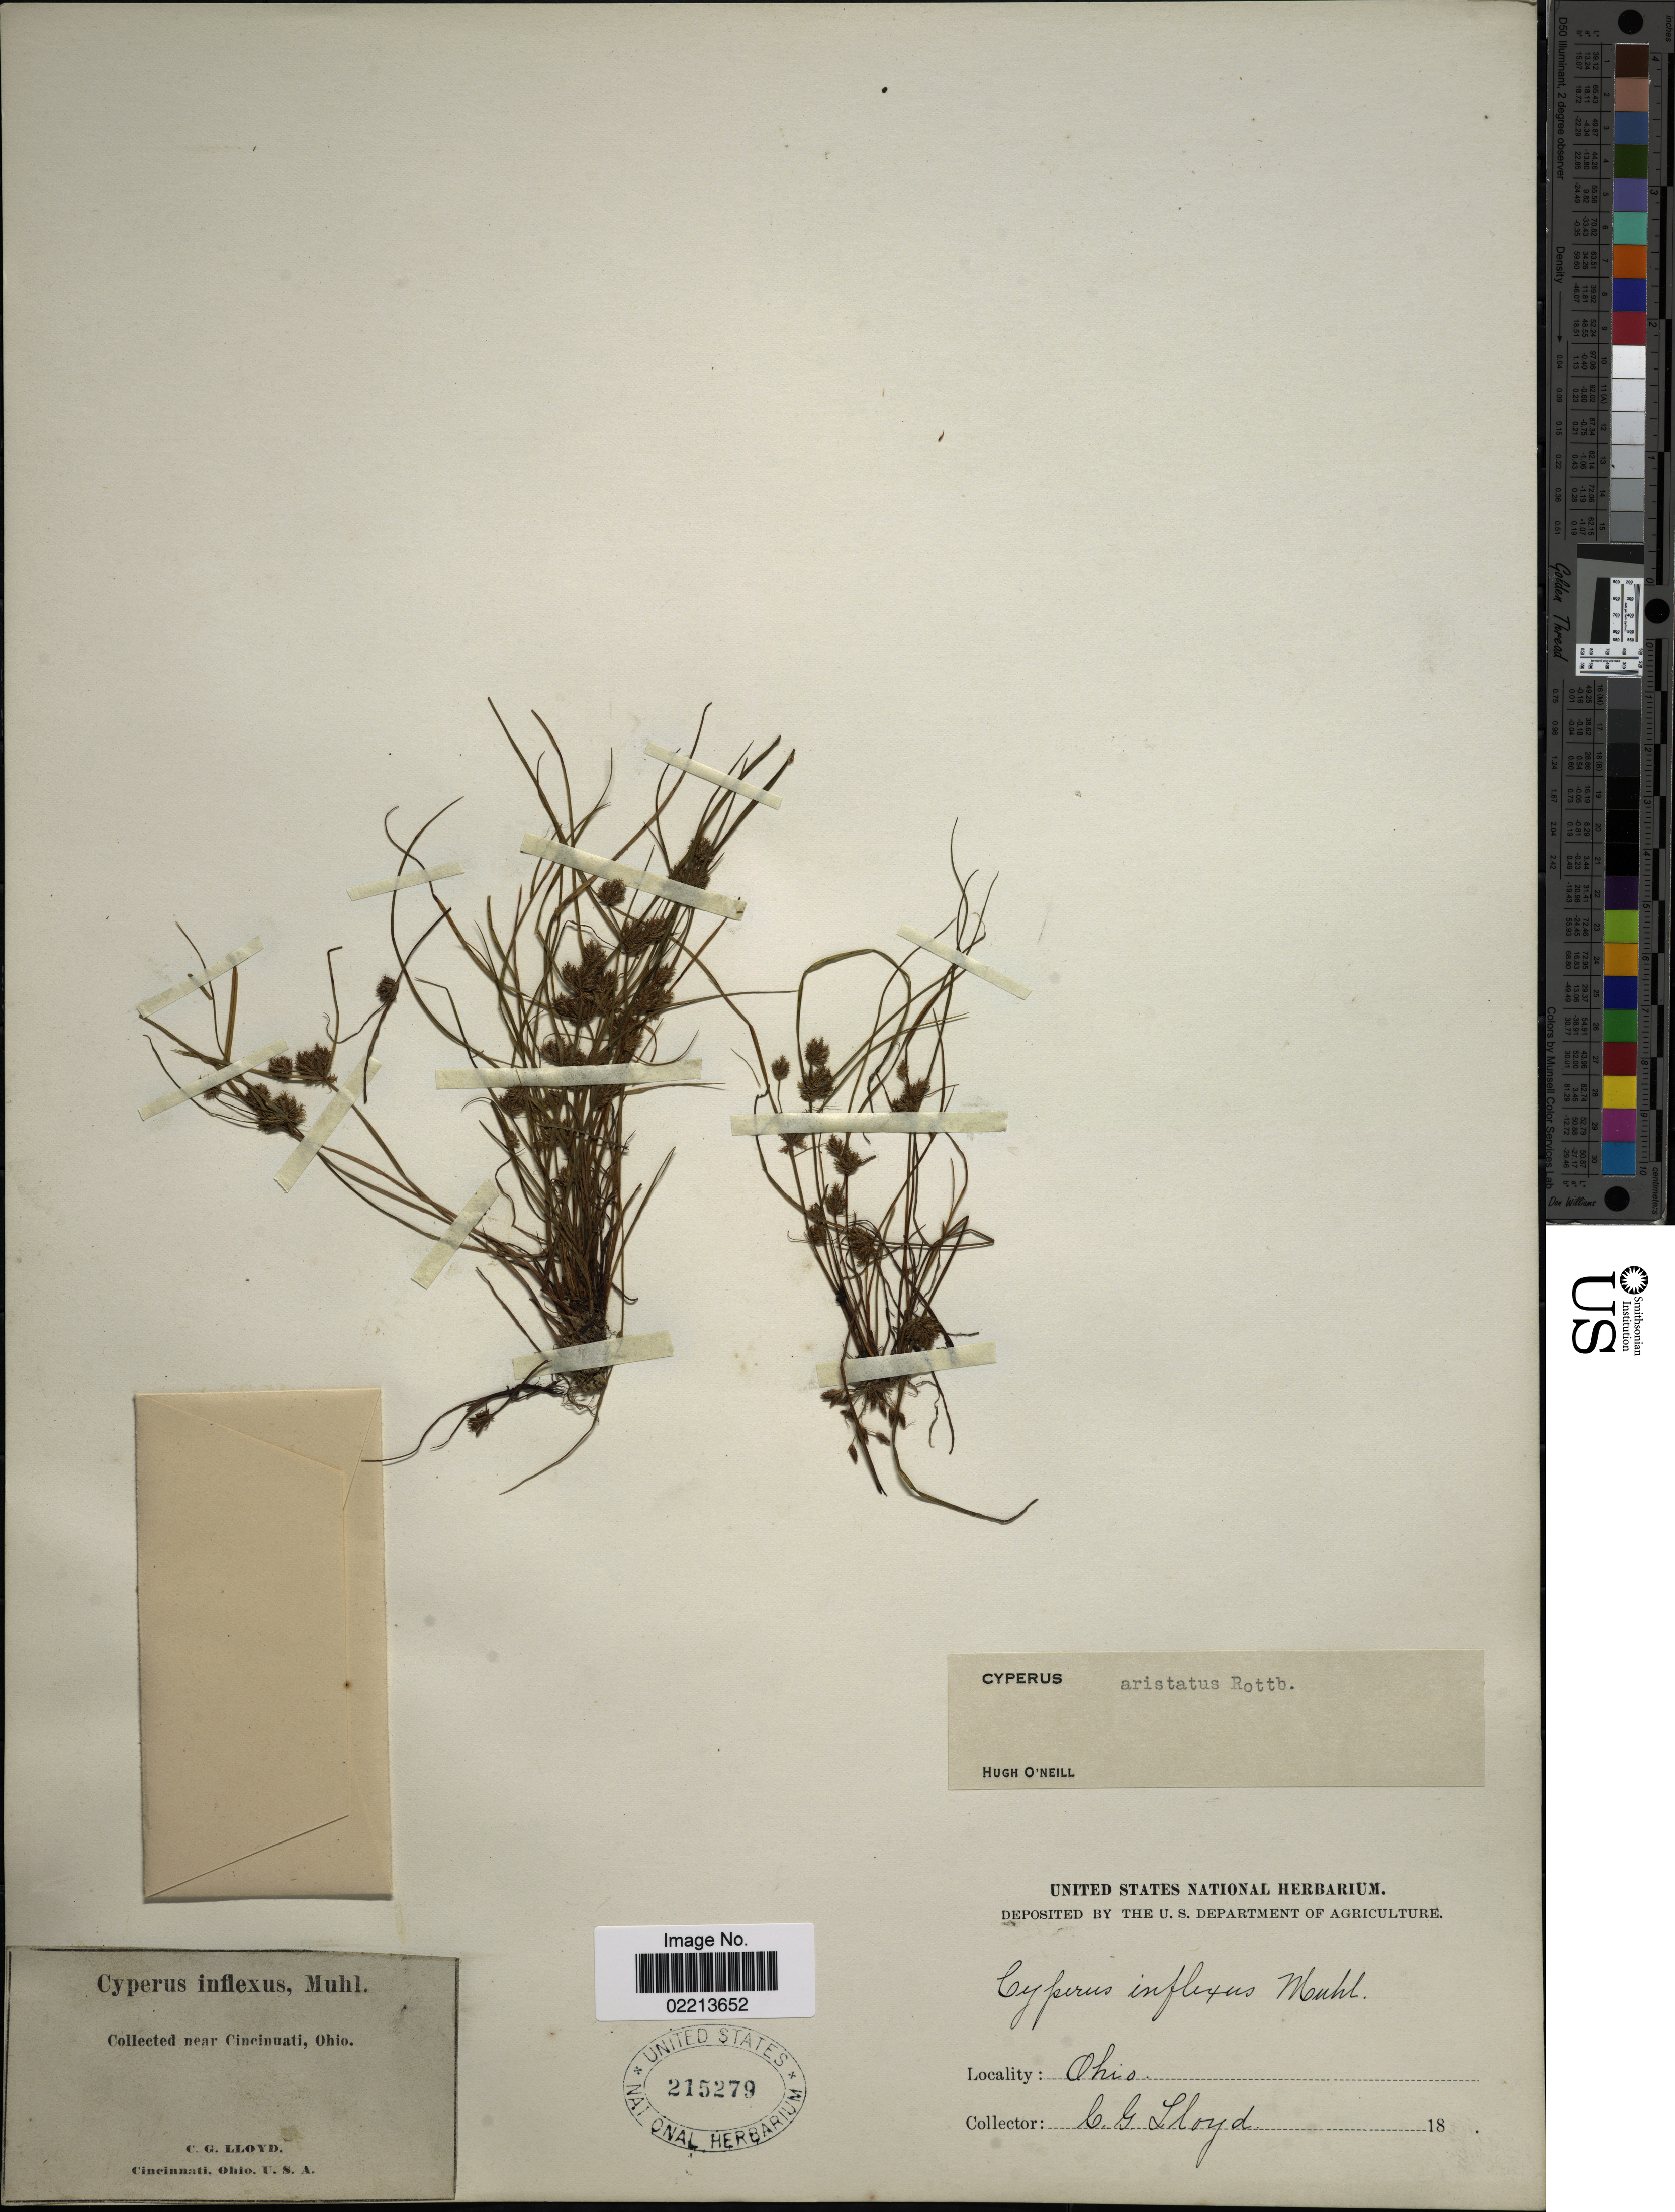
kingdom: Plantae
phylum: Tracheophyta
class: Liliopsida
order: Poales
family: Cyperaceae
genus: Cyperus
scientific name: Cyperus squarrosus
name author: L.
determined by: Strong, Mark T., (BOT), Smithsonian Institution - National Museum of Natural History (UNITED STATES)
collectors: C. G. Lloyd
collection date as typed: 18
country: United States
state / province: Ohio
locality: Near Cincnuati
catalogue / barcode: US 215279